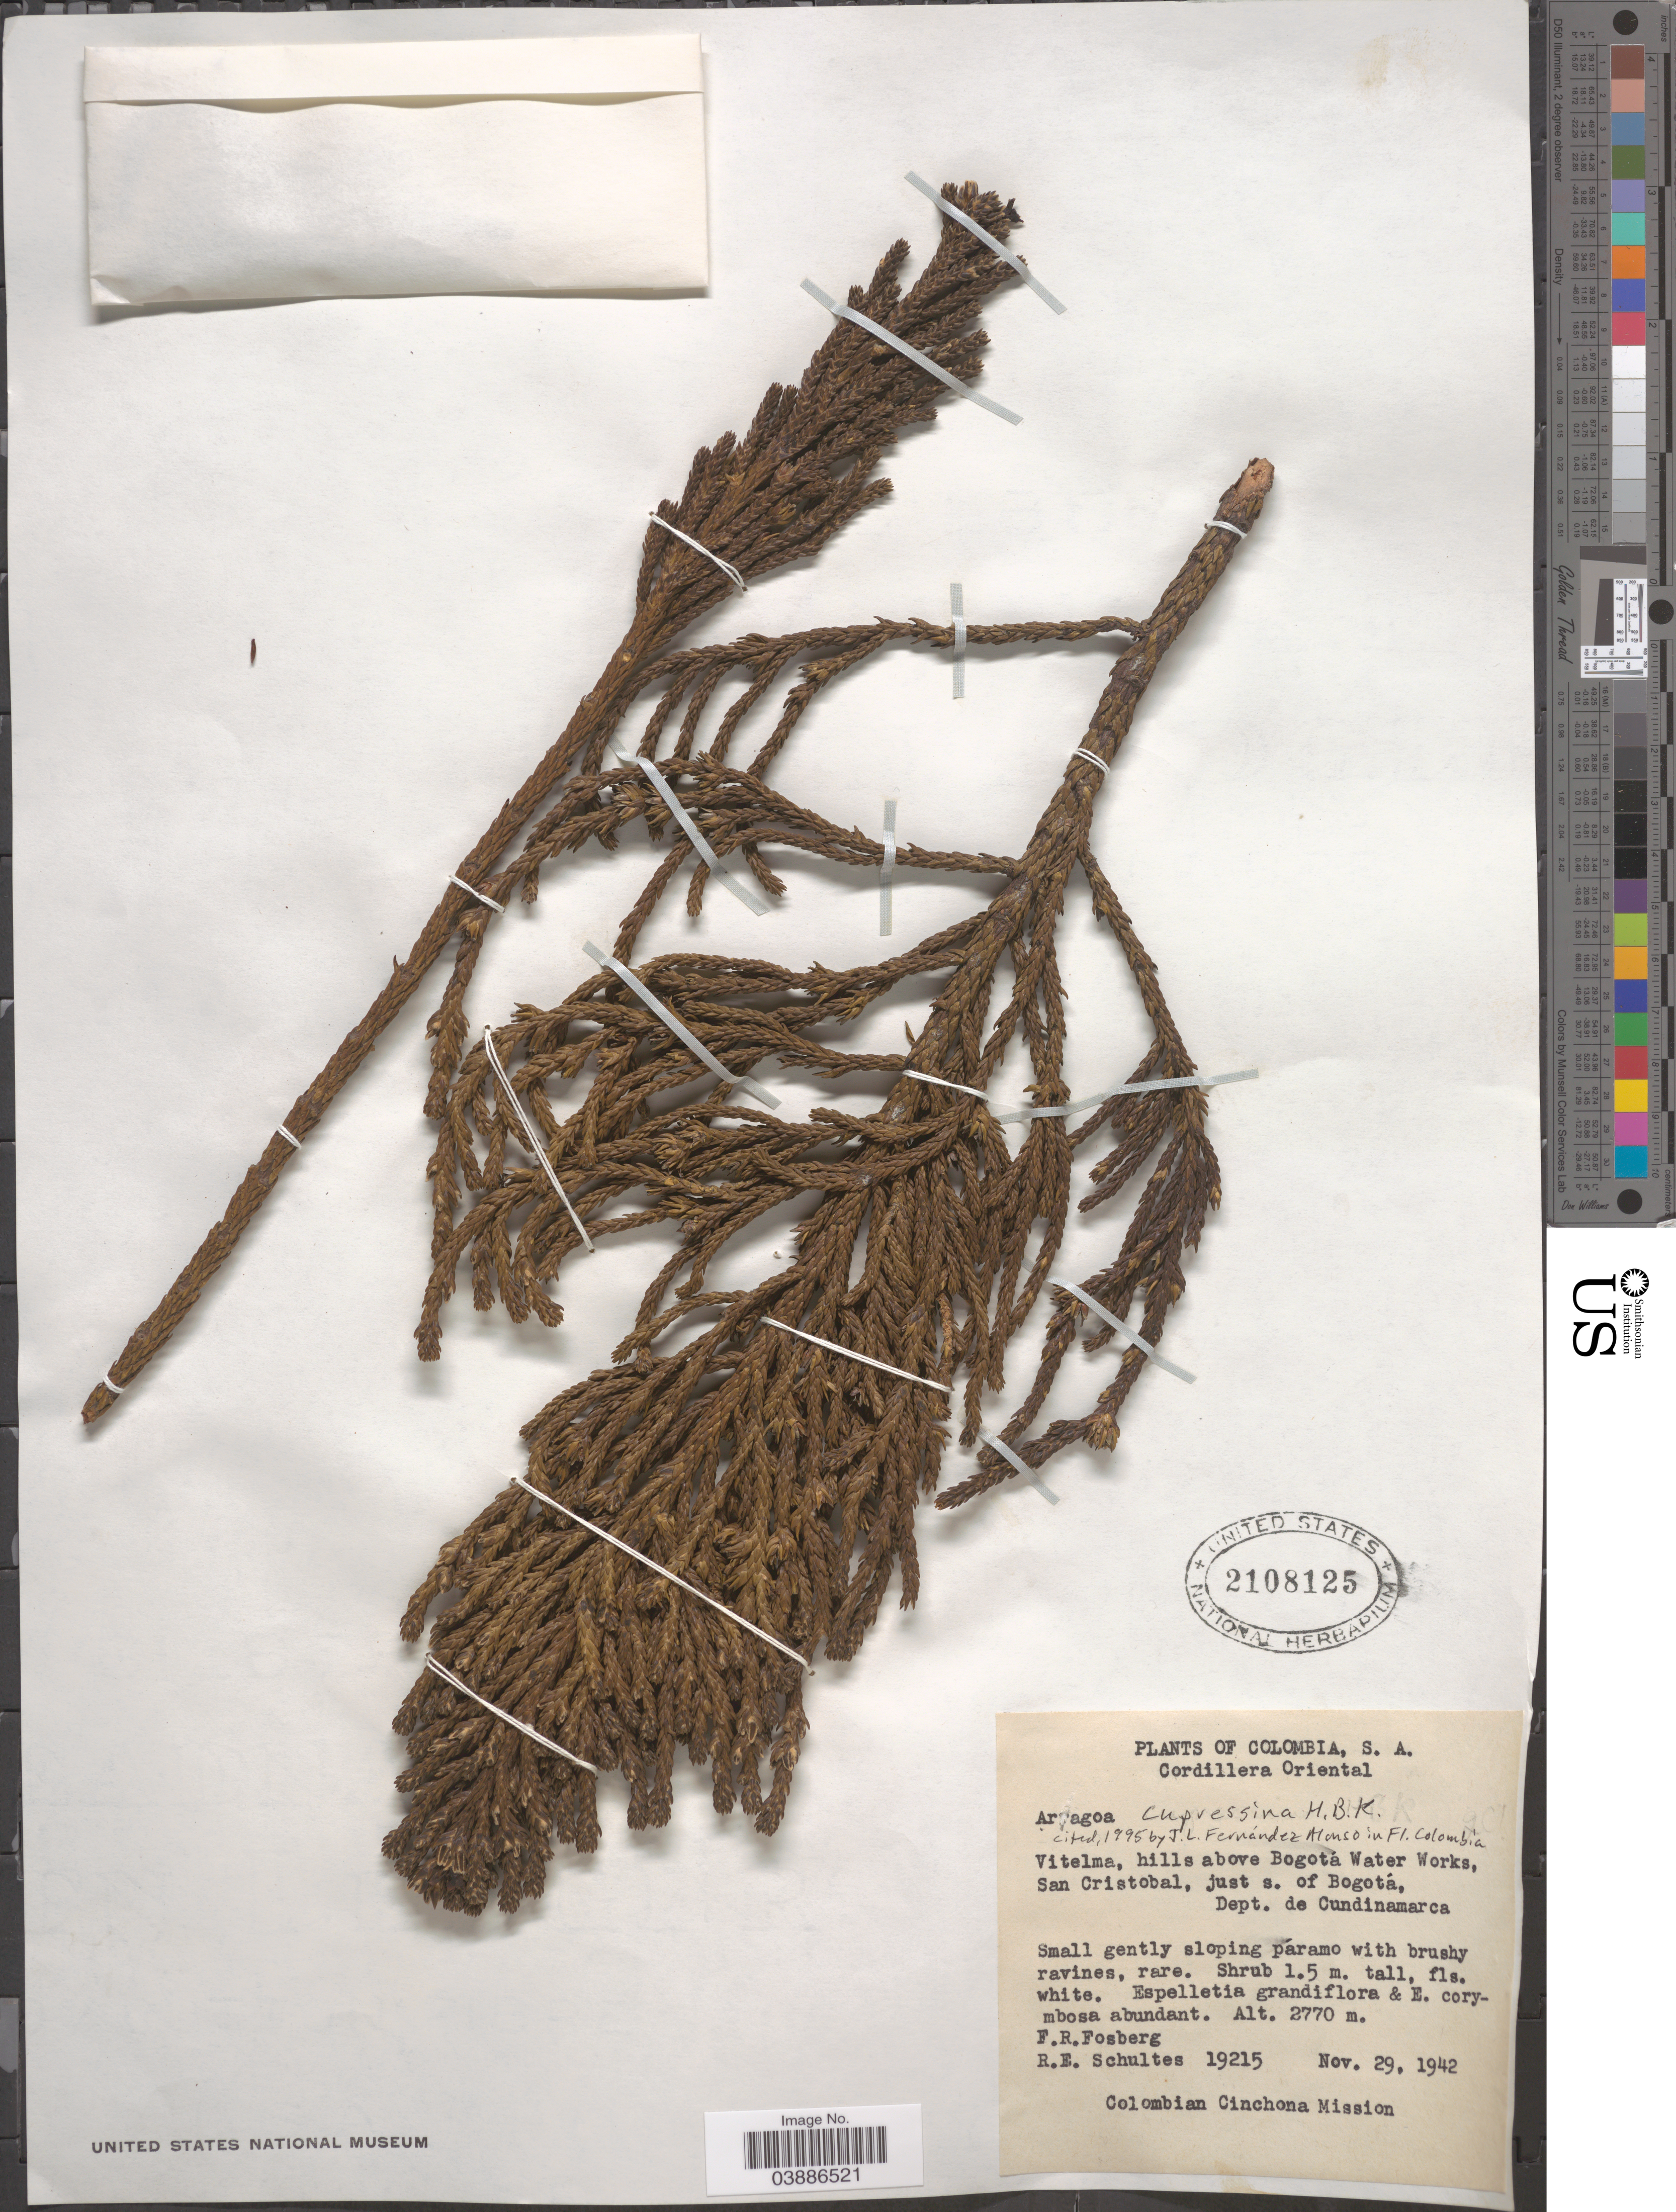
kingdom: Plantae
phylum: Tracheophyta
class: Magnoliopsida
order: Lamiales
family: Plantaginaceae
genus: Aragoa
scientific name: Aragoa cupressina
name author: Kunth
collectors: F. R. Fosberg & R. E. Schultes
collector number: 19215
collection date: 1942-11-29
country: Colombia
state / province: Cundinamarca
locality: Cordillera Oriental. Vitelma, hills above Bogotá Water Works, San Cristobal, just s. of Bogotá, Dept. de Cundinamarca.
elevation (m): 2770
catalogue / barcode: US 2108125